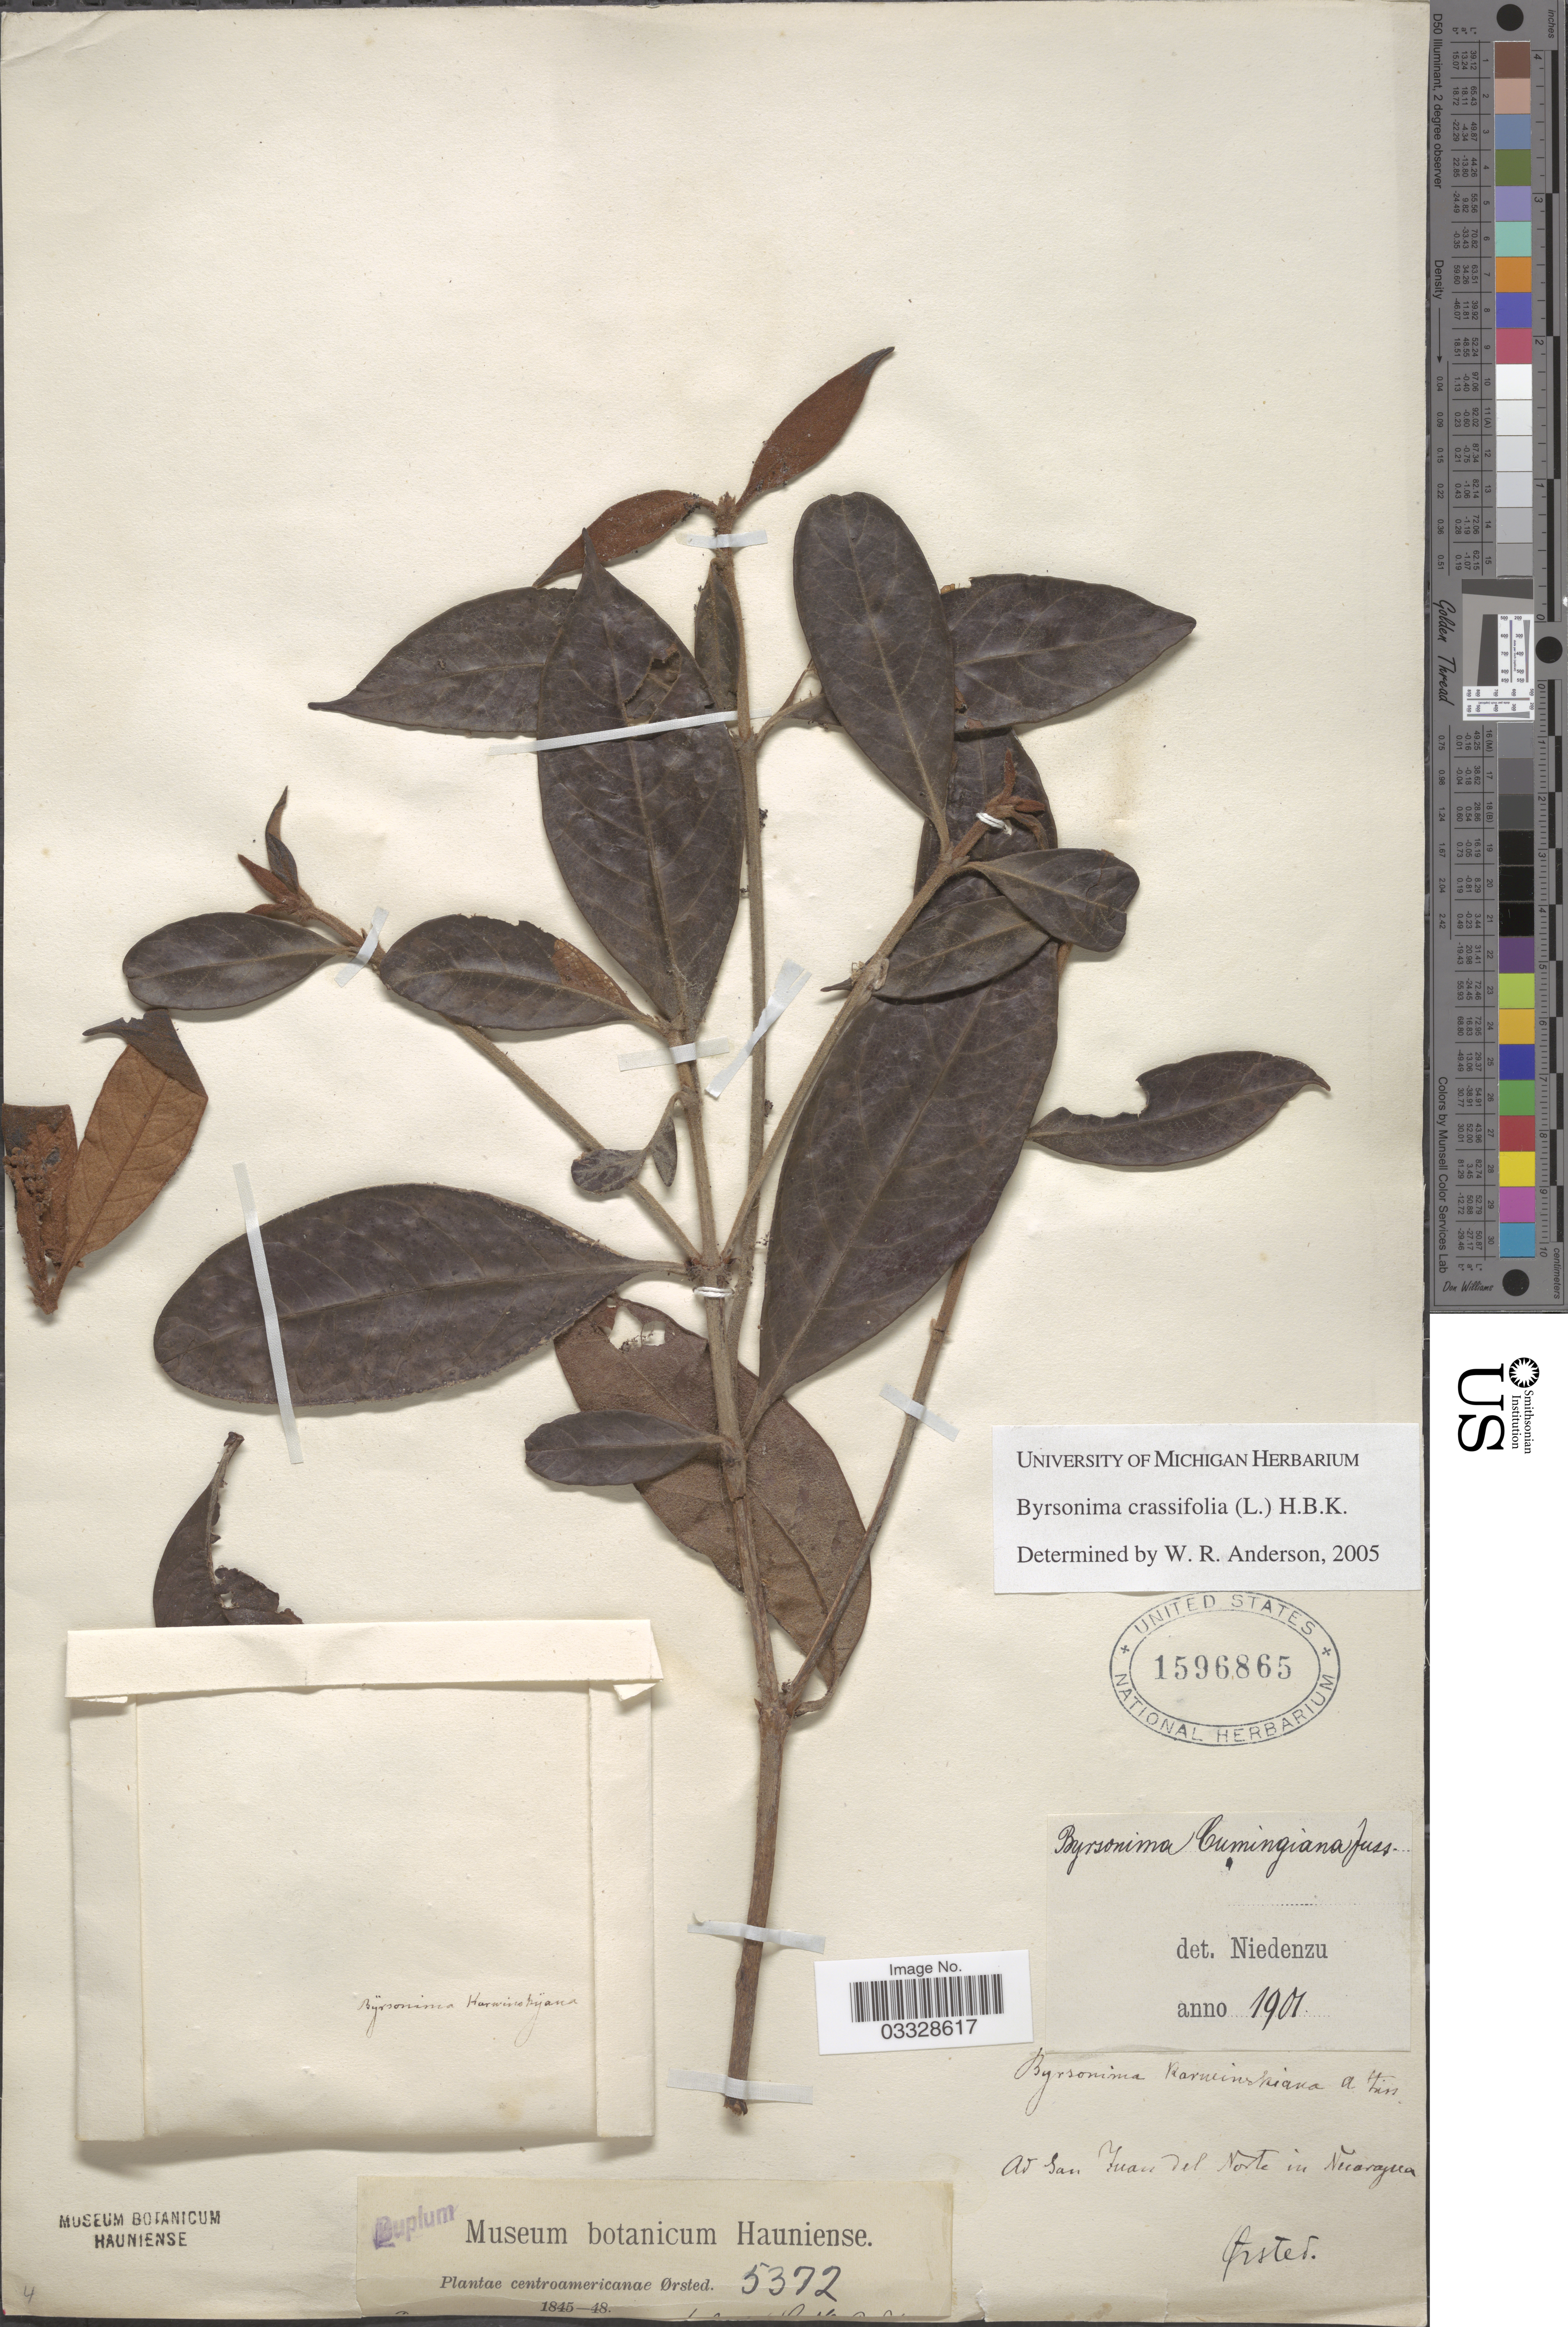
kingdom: Plantae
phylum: Tracheophyta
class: Magnoliopsida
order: Malpighiales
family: Malpighiaceae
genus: Byrsonima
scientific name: Byrsonima crassifolia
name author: (L.) Kunth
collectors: Ørsted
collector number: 5372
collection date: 1845/1848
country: Nicaragua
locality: Ad San Juan del Norte in Nicaragua. Centroamericanae.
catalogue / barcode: US 1596865